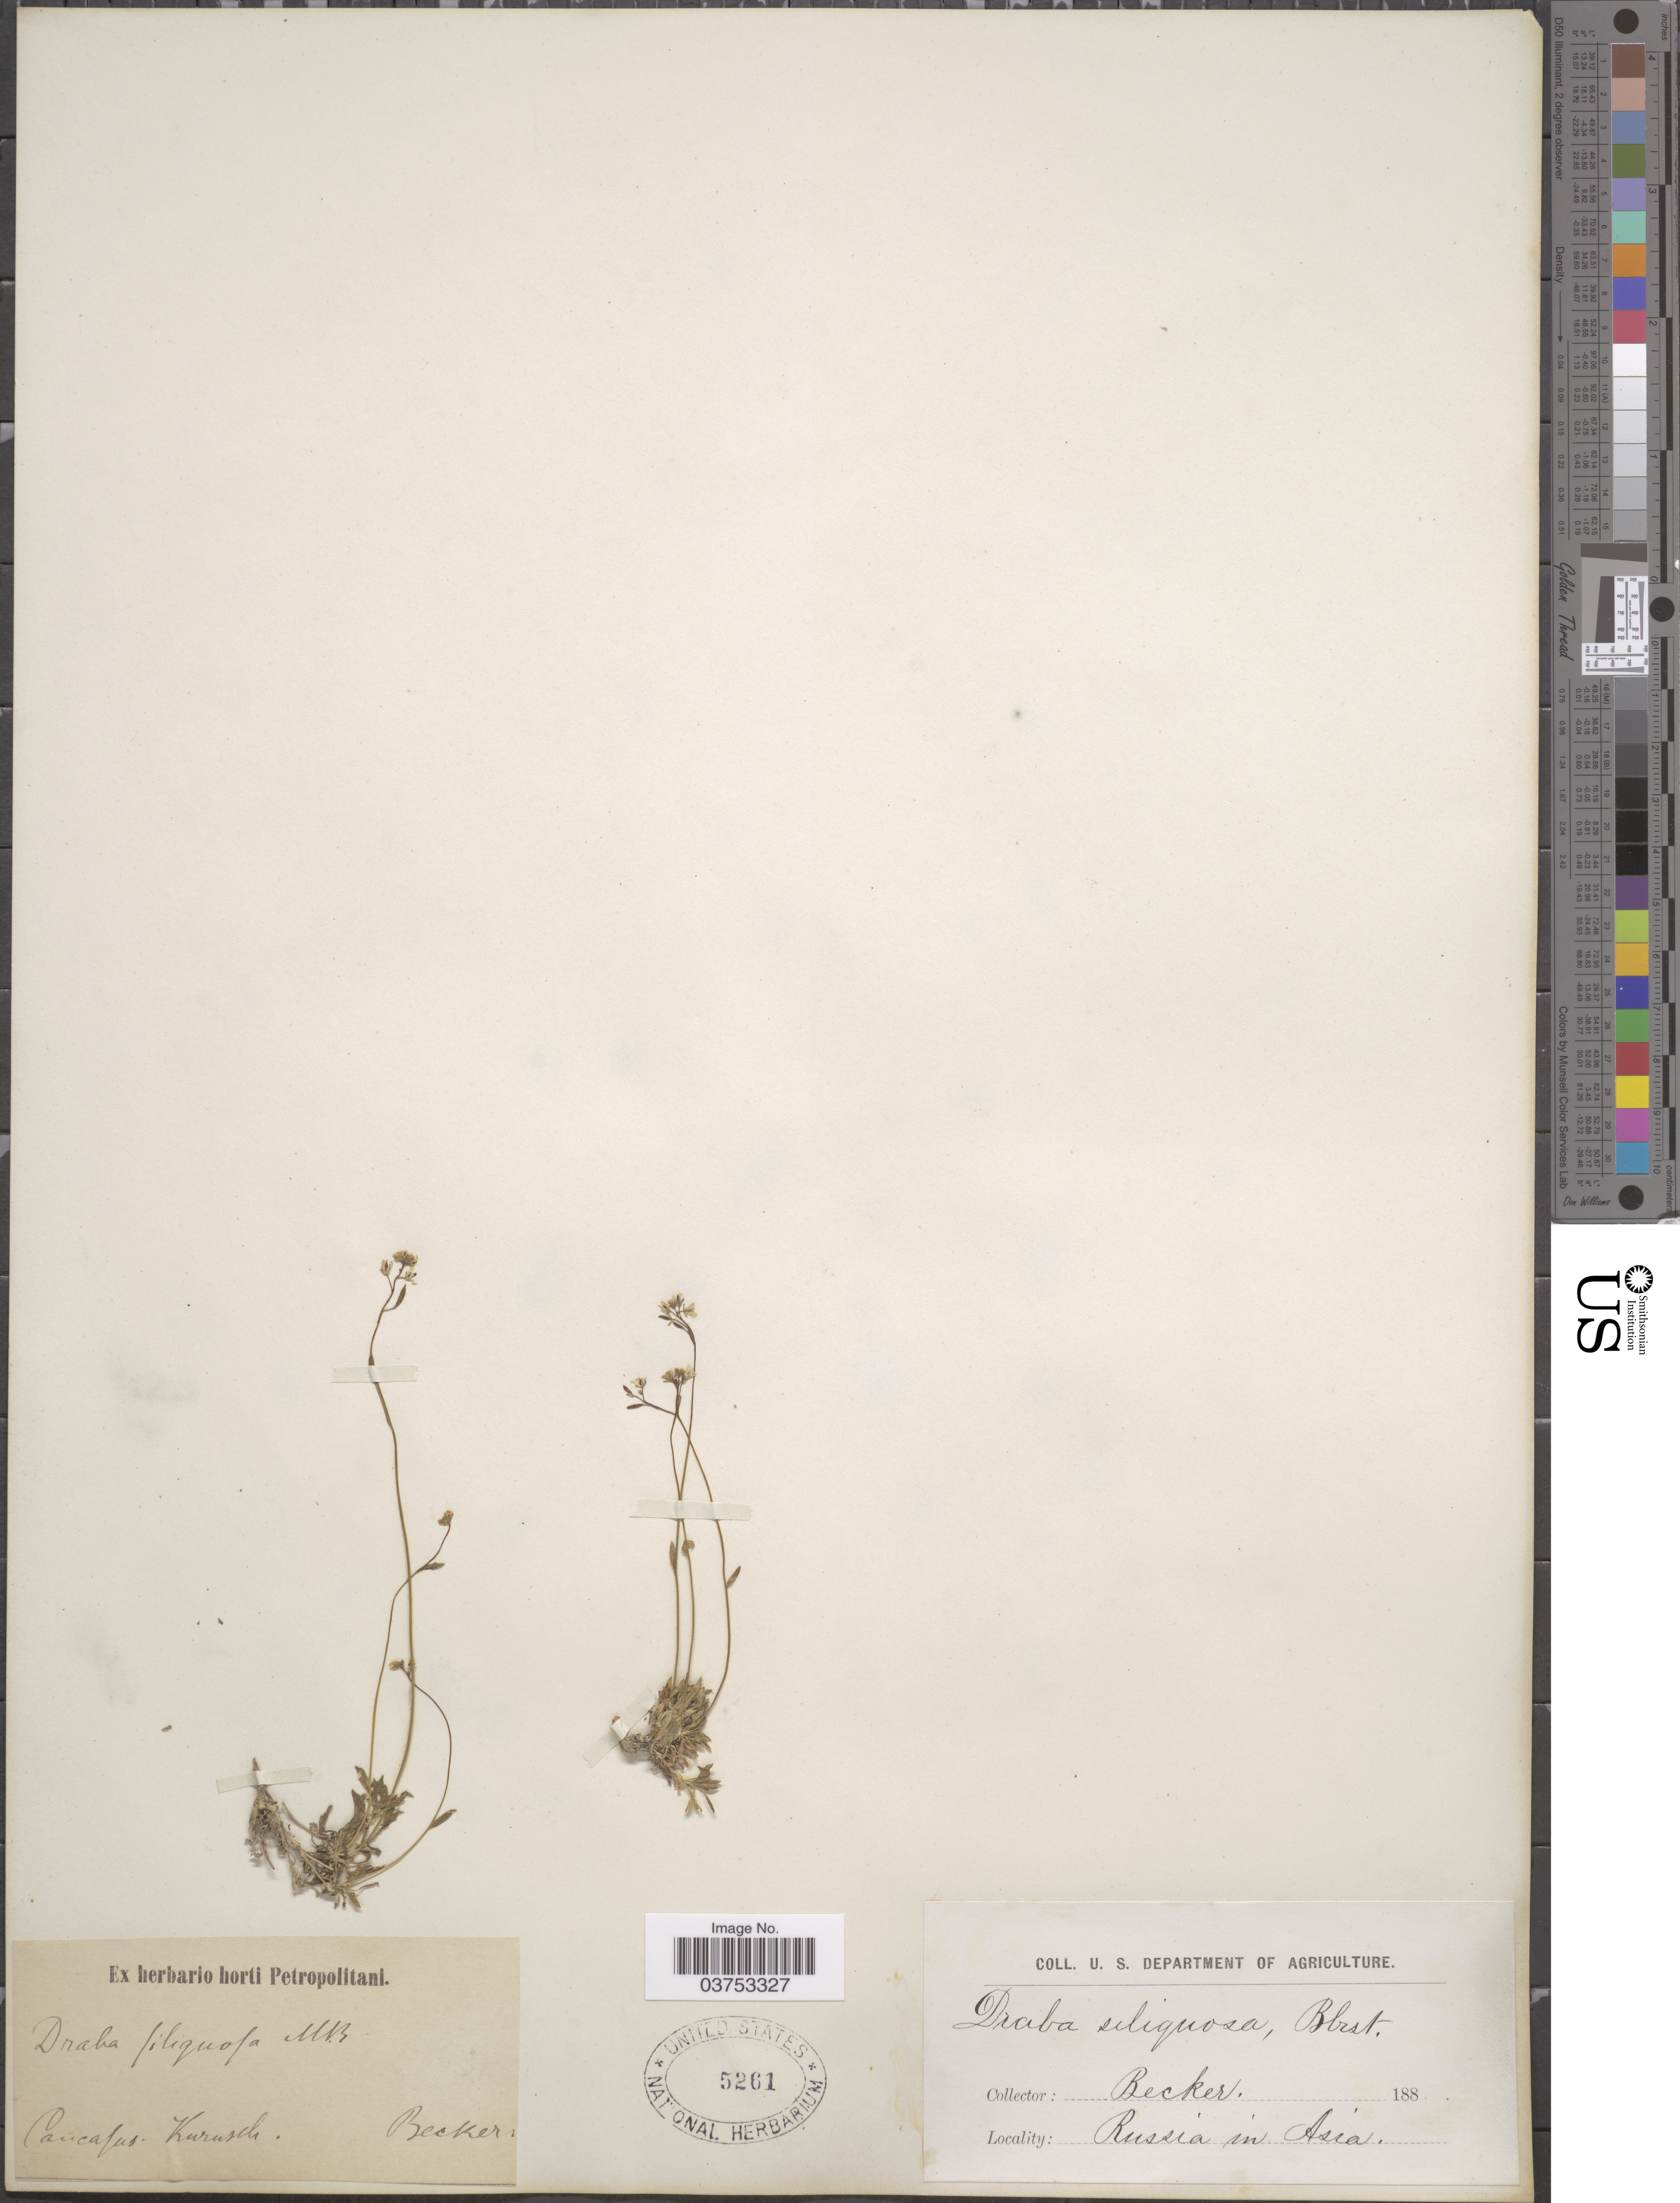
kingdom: Plantae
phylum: Tracheophyta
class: Magnoliopsida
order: Brassicales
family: Brassicaceae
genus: Draba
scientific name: Draba siliquosa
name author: M. Bieb.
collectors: -. Becker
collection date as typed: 188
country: Russian Federation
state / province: Dagestan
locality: Caucasus. Kurusch. Russia in Asia.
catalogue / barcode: US 5261